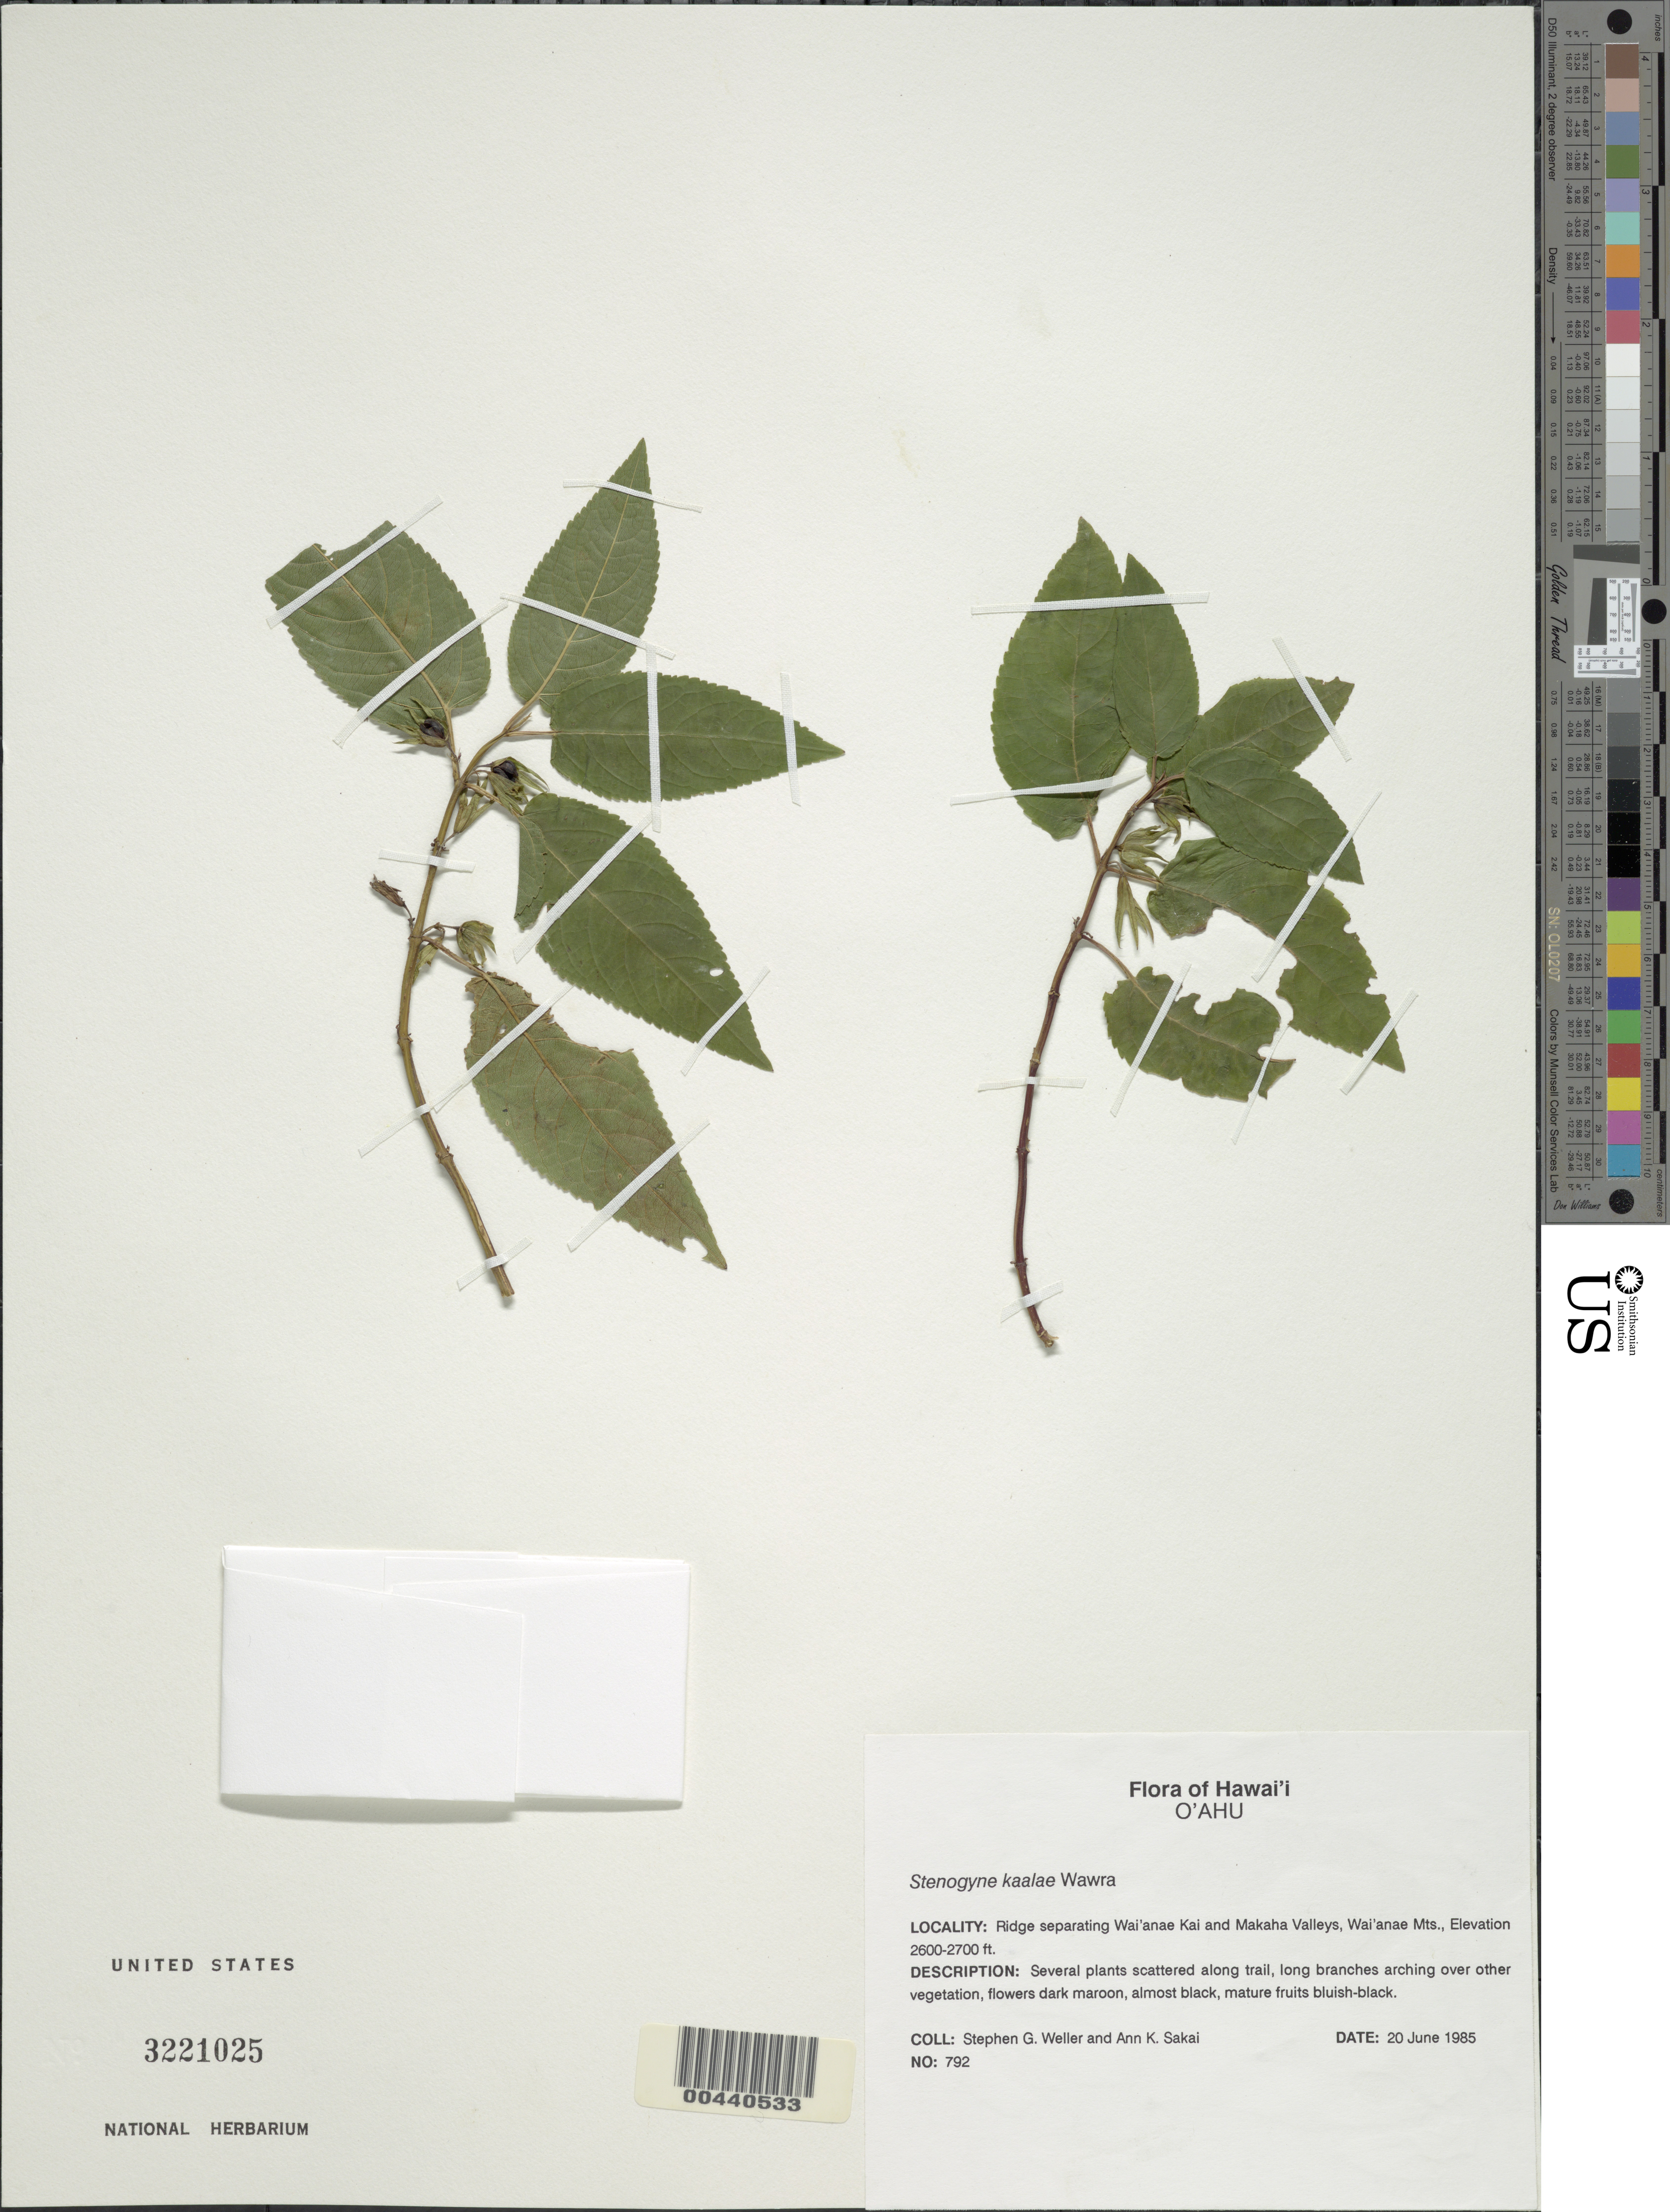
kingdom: Plantae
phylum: Tracheophyta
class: Magnoliopsida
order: Lamiales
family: Lamiaceae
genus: Stenogyne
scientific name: Stenogyne kaalae subsp. kaalae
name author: Wawra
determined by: Wagner, W. L., (BOT), Smithsonian Institution - National Museum of Natural History (UNITED STATES)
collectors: S. G. Weller & A. Sakai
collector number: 792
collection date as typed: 20 Jun 1985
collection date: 1985-06-20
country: United States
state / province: Hawaii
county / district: Honolulu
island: Oahu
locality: Ridge separating Wai'anae Kai and Makaha Valleys, Wai'anae Mts.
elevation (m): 792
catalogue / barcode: US 3221025